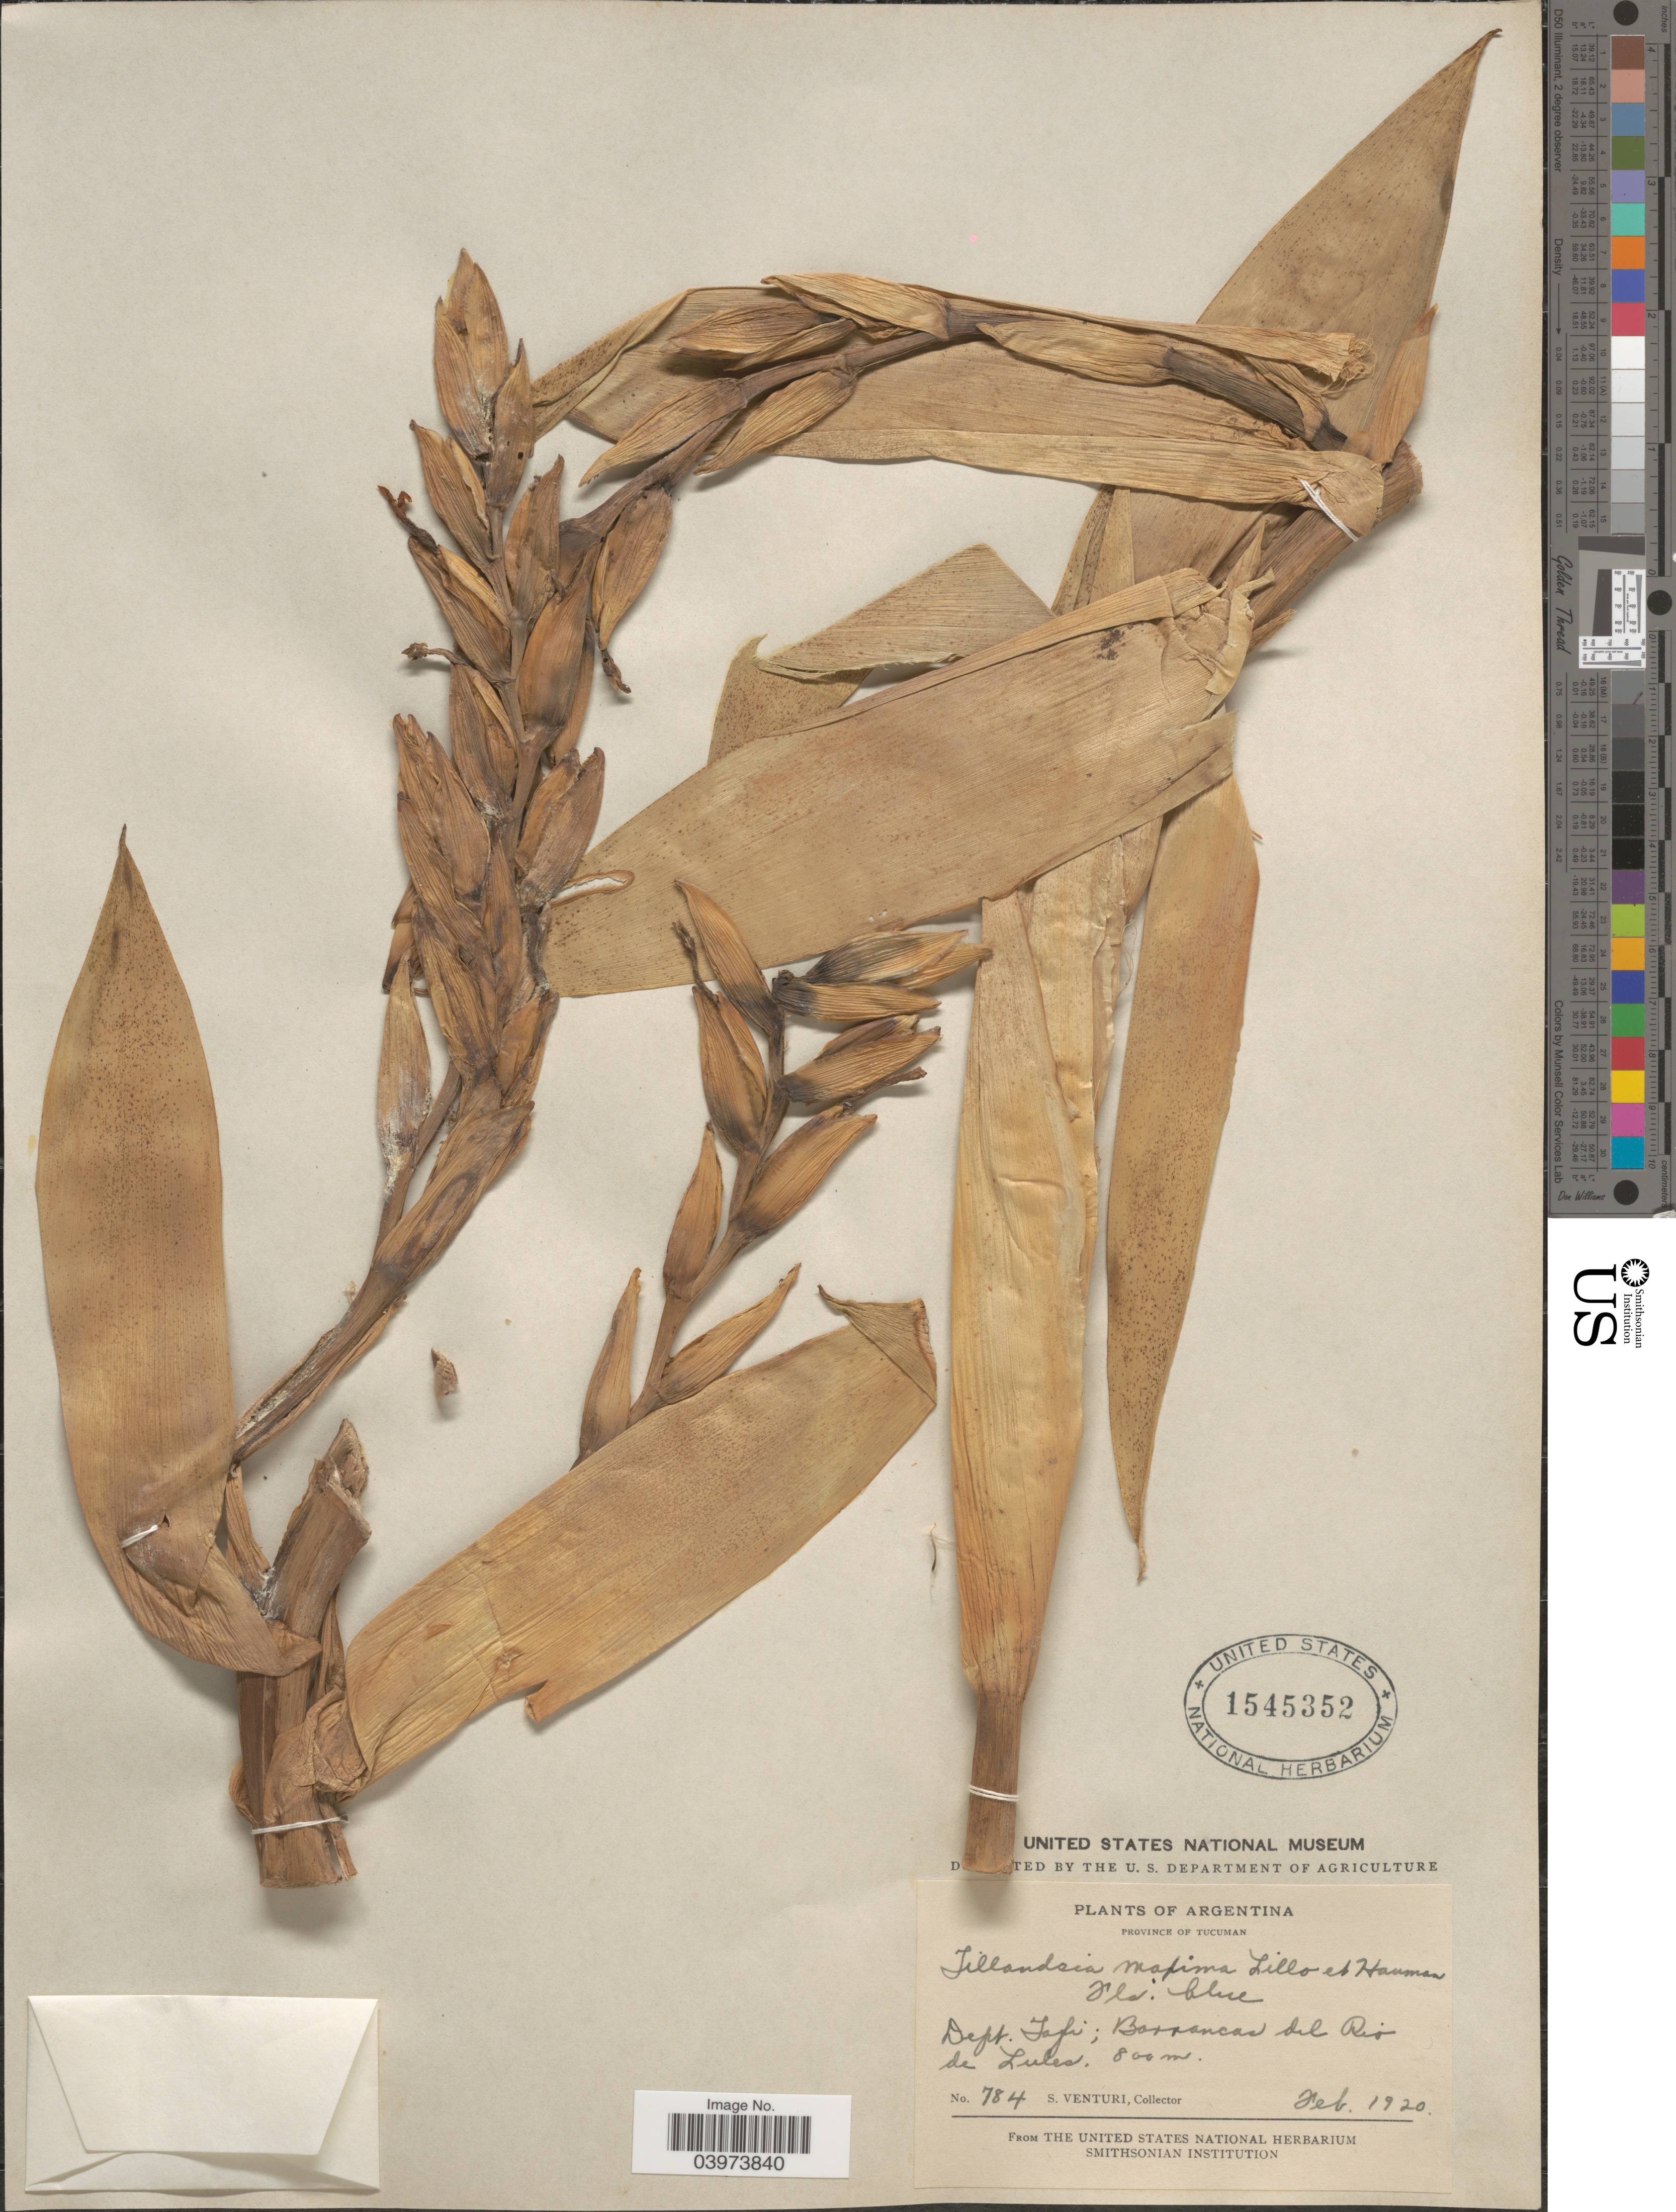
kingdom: Plantae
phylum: Tracheophyta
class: Liliopsida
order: Poales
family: Bromeliaceae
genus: Tillandsia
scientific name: Tillandsia maxima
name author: Lillo & Hauman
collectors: S. Venturi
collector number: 784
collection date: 1920-02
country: Argentina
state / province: Tucuman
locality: Dept. Tafí; Barranca del Rio de Lules.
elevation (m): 800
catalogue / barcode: US 1545352